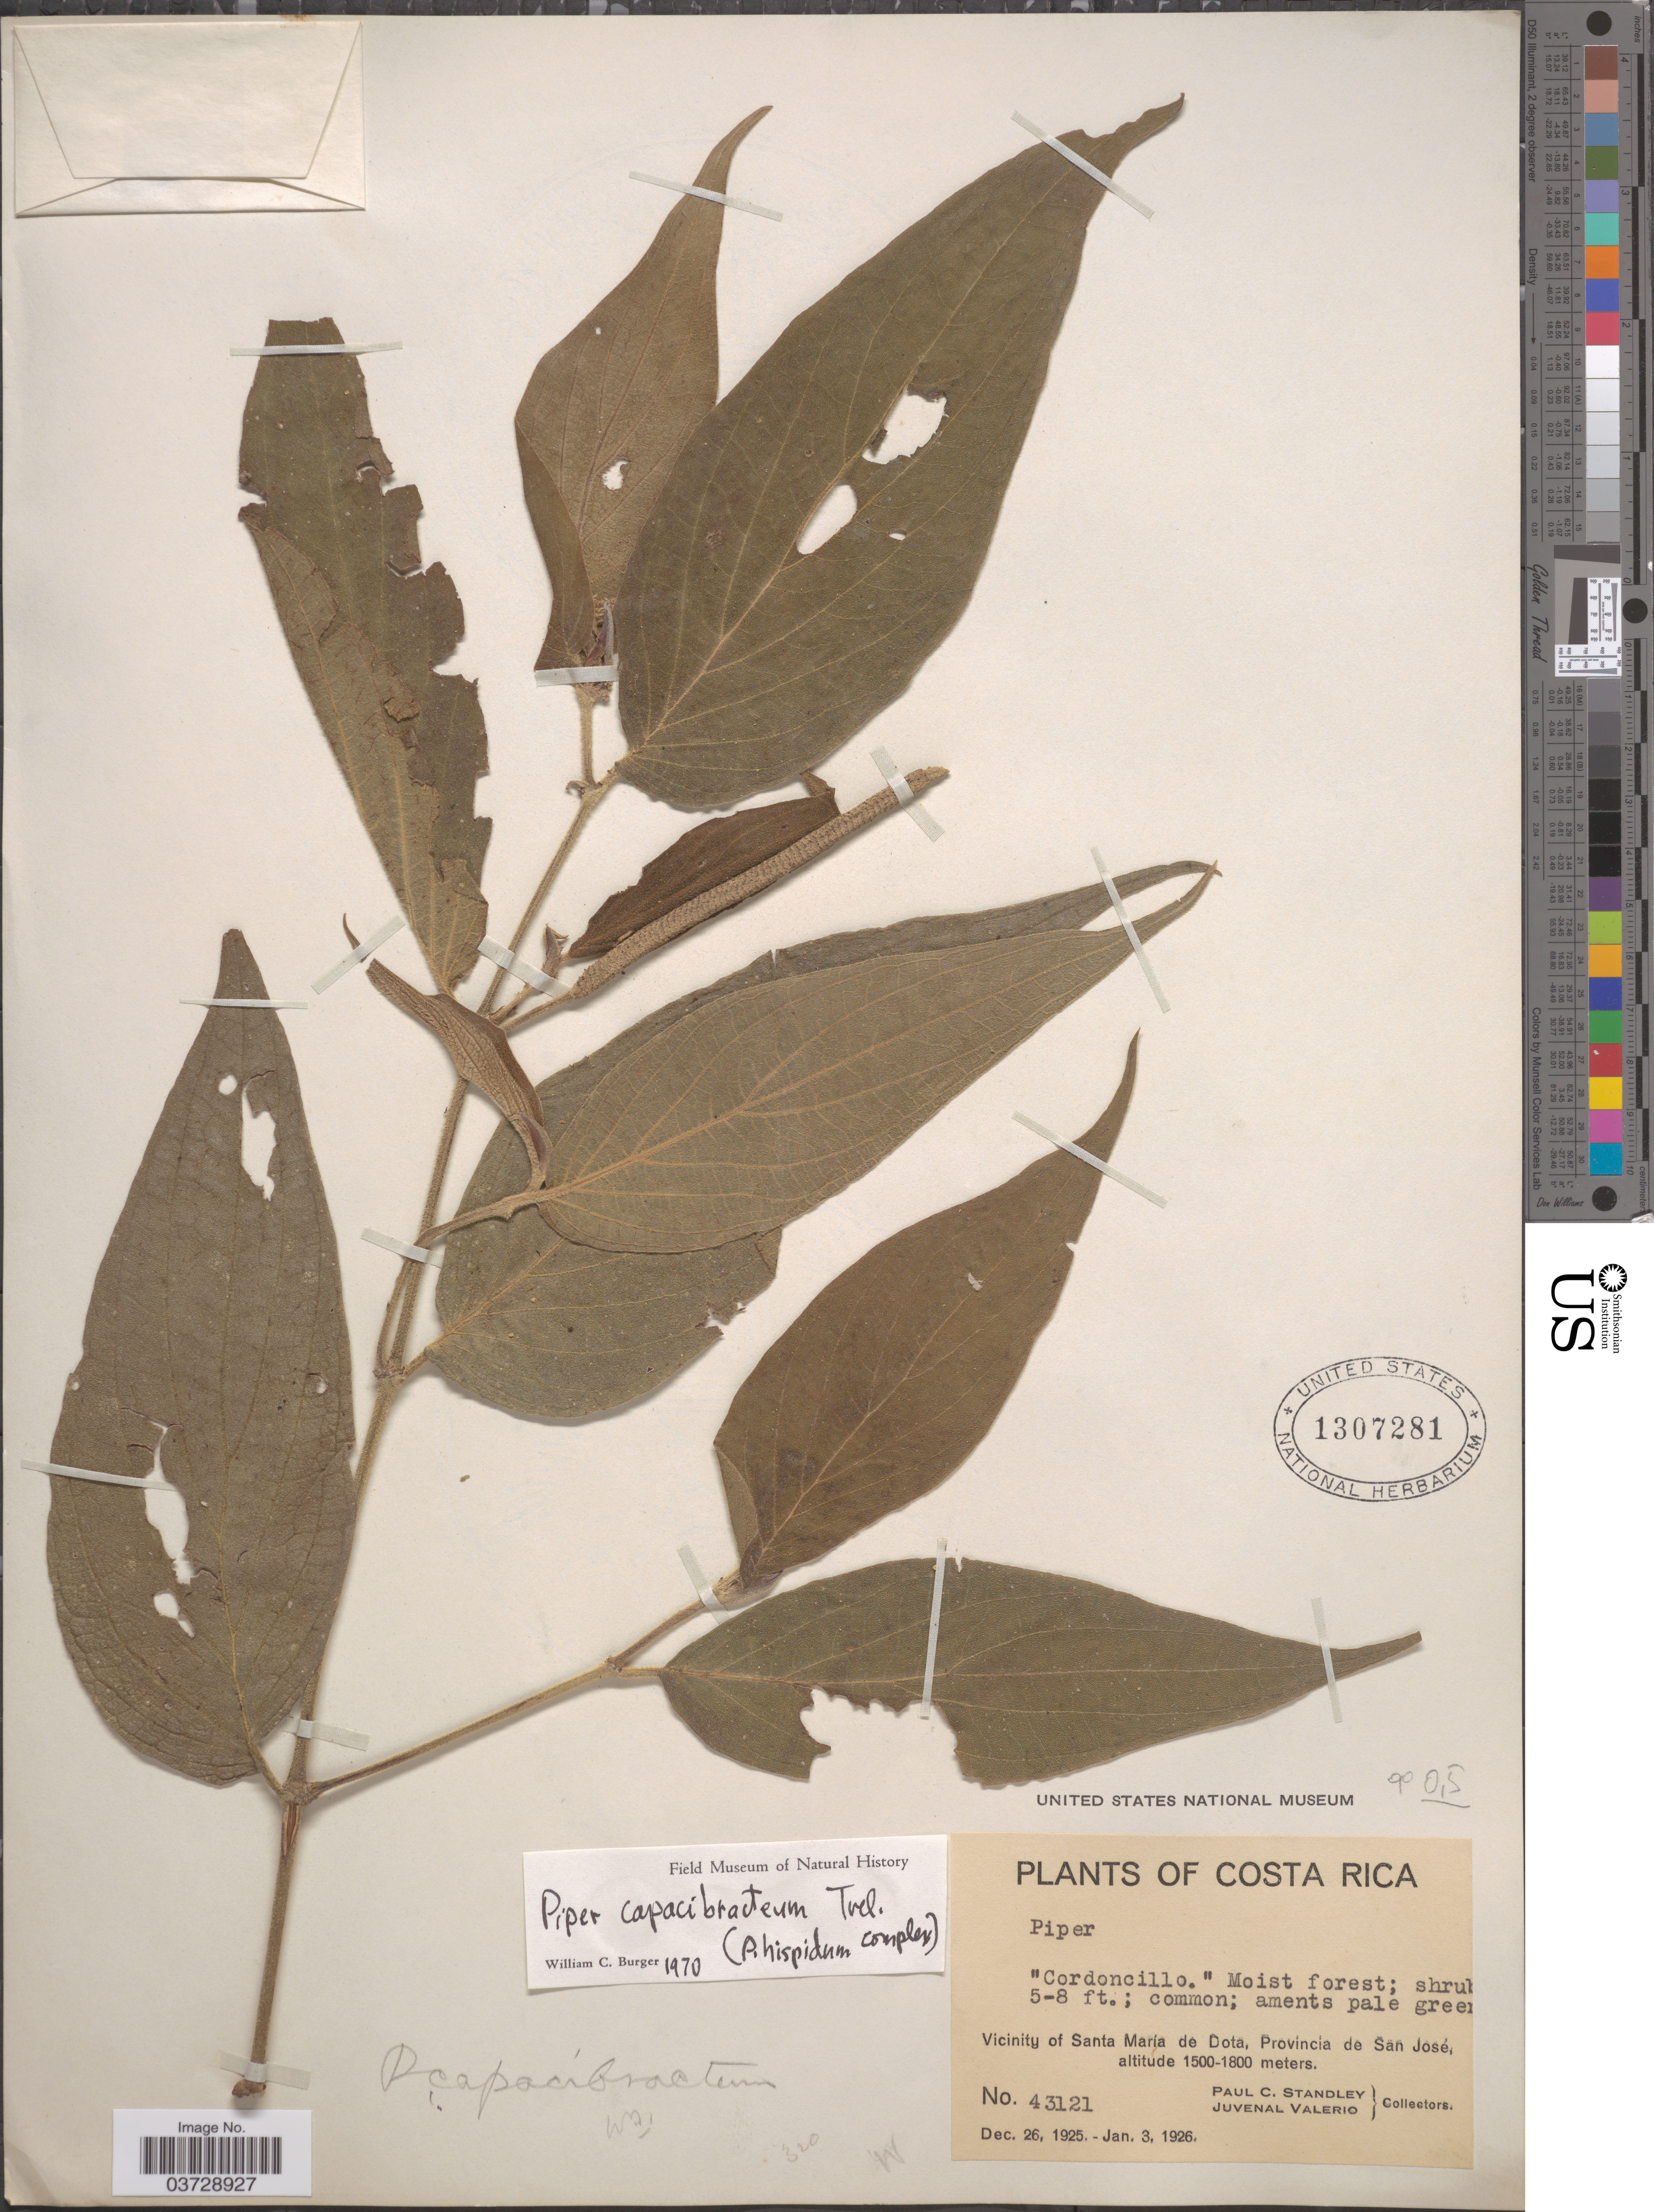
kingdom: Plantae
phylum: Tracheophyta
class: Magnoliopsida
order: Piperales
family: Piperaceae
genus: Piper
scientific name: Piper capacibracteum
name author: Trel.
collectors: P. C. Standley & J. Valerio R.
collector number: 43121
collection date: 1925-12-26/1926-01-03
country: Costa Rica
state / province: San José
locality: Vicinity of Santa María de Dota.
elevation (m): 1500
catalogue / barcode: US 1307281